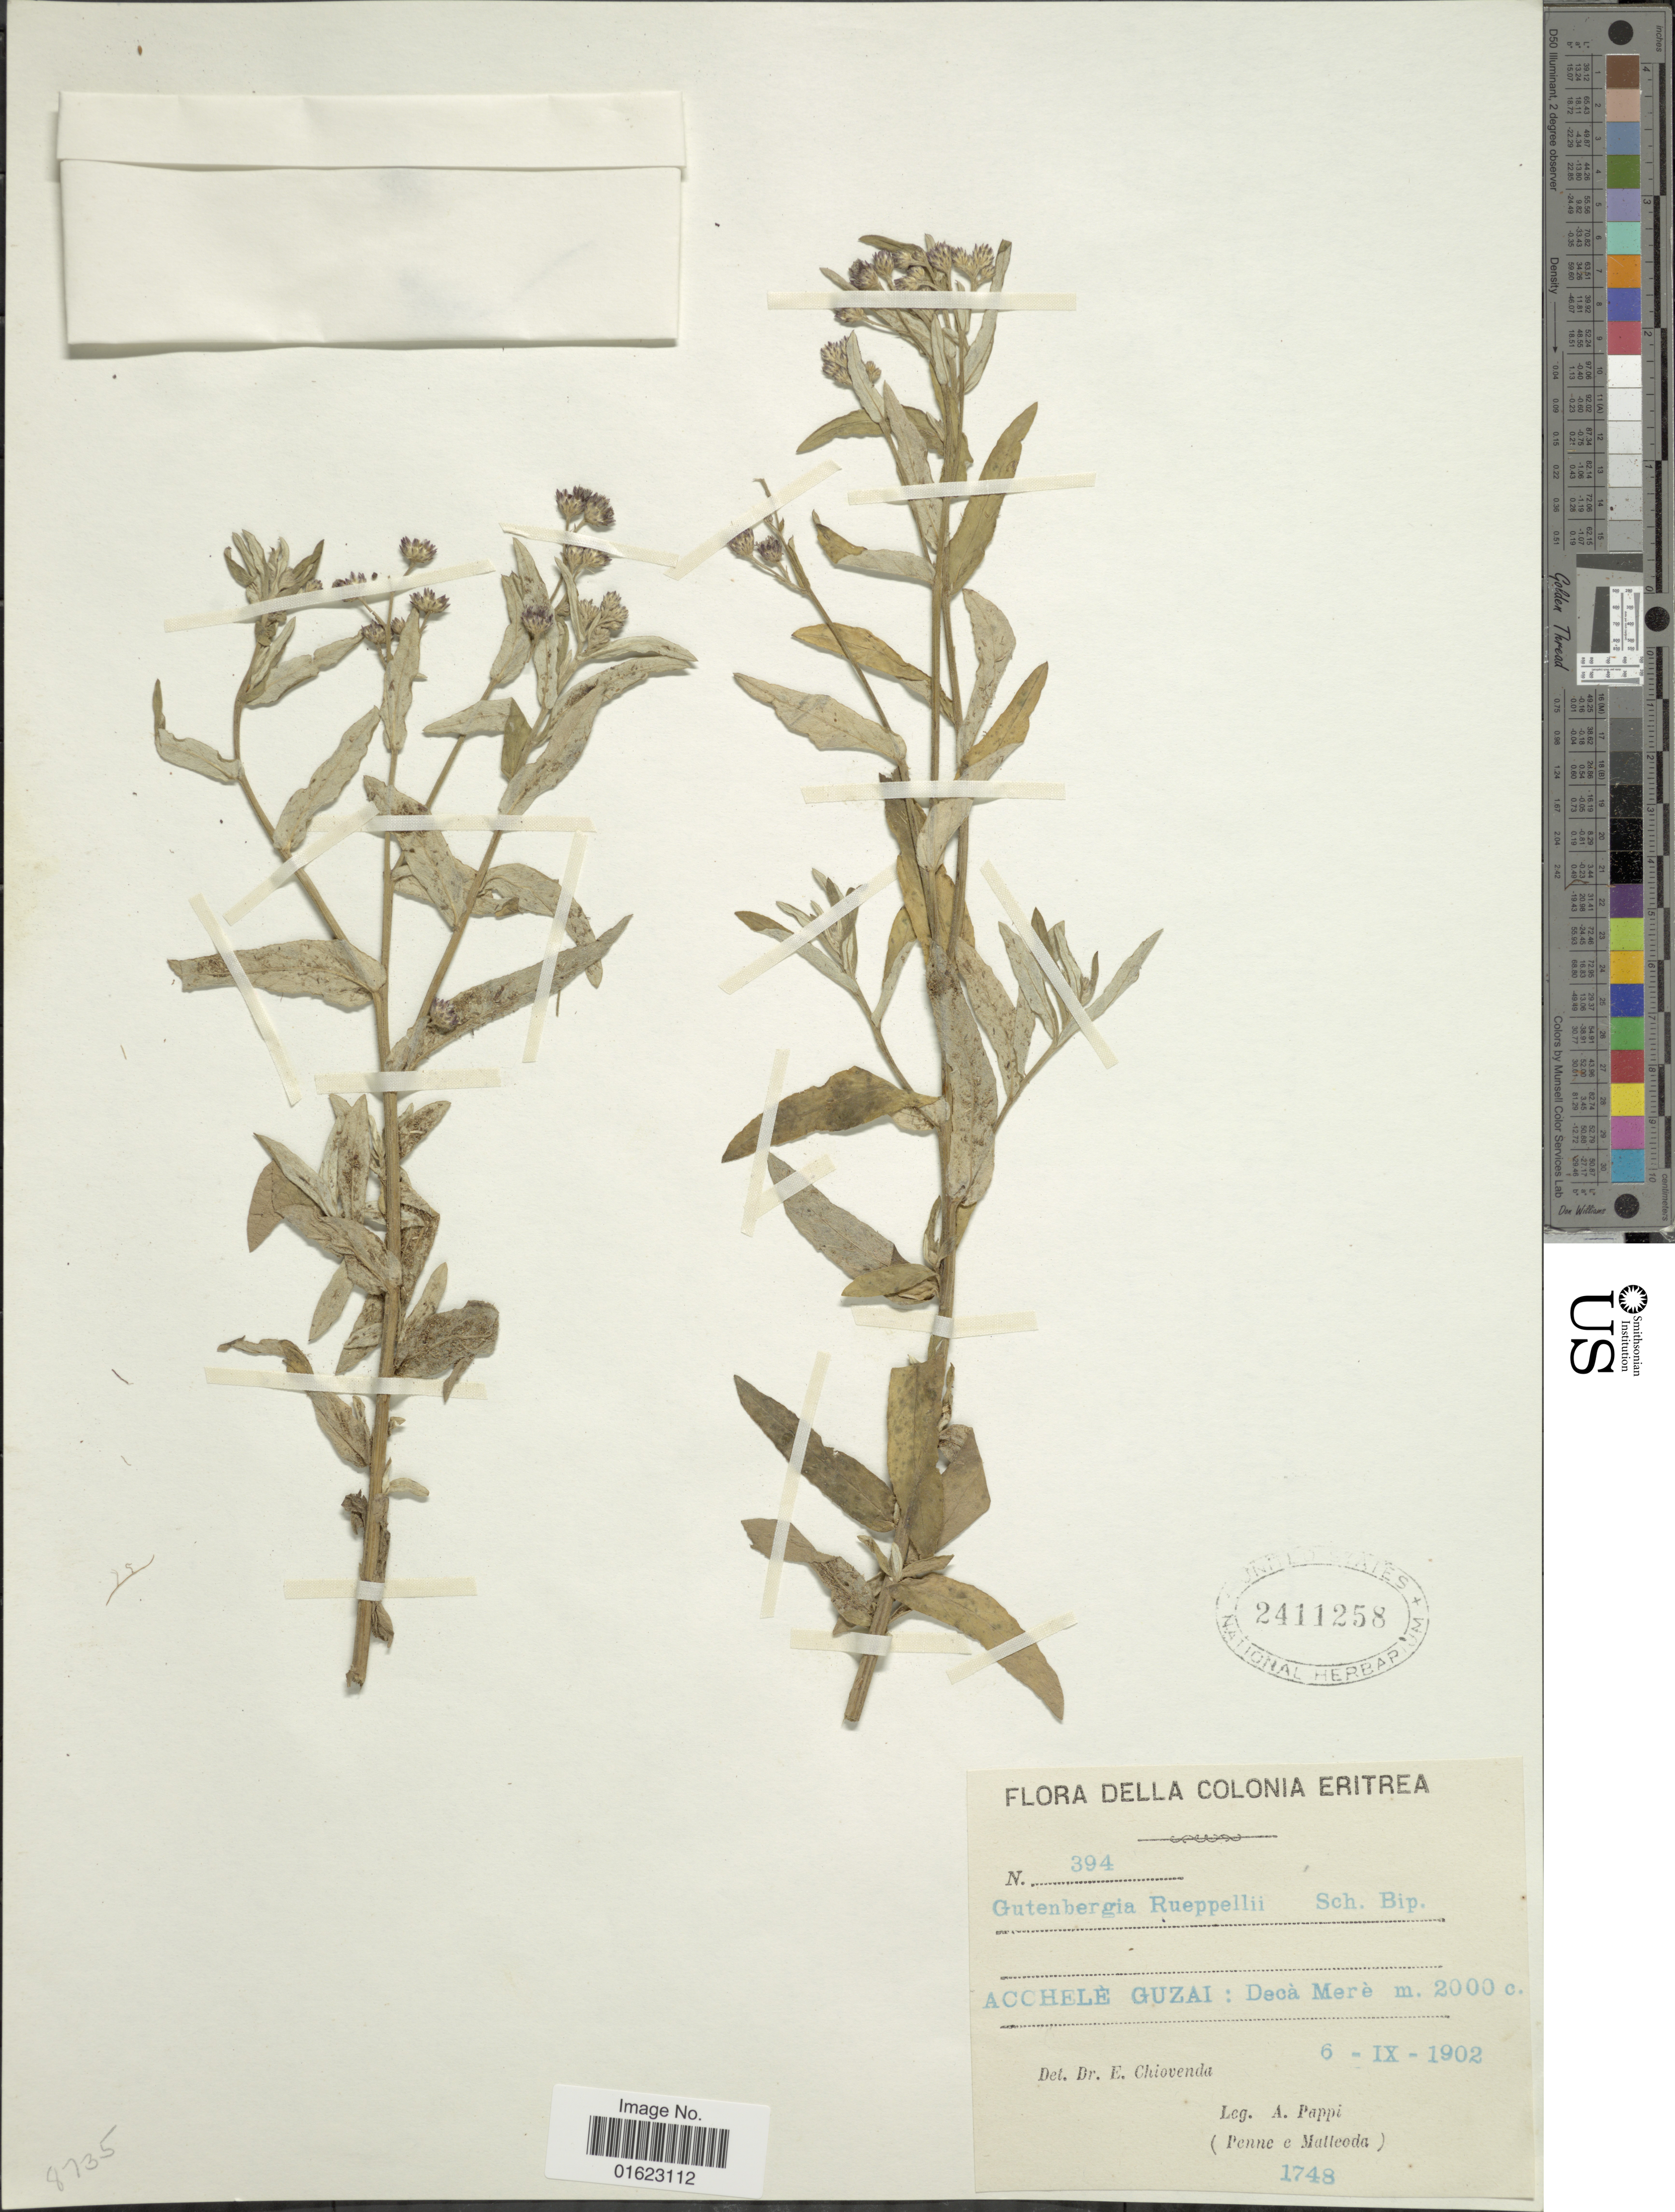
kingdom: Plantae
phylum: Tracheophyta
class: Magnoliopsida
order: Asterales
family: Asteraceae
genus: Gutenbergia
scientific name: Gutenbergia rueppellii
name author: Sch. Bip.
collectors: A. Pappi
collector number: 394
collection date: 1902-09-06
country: Eritrea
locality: Colonia Eritea, Acchele Guzai: Deca Mere.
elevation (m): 2000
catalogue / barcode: US 2411258